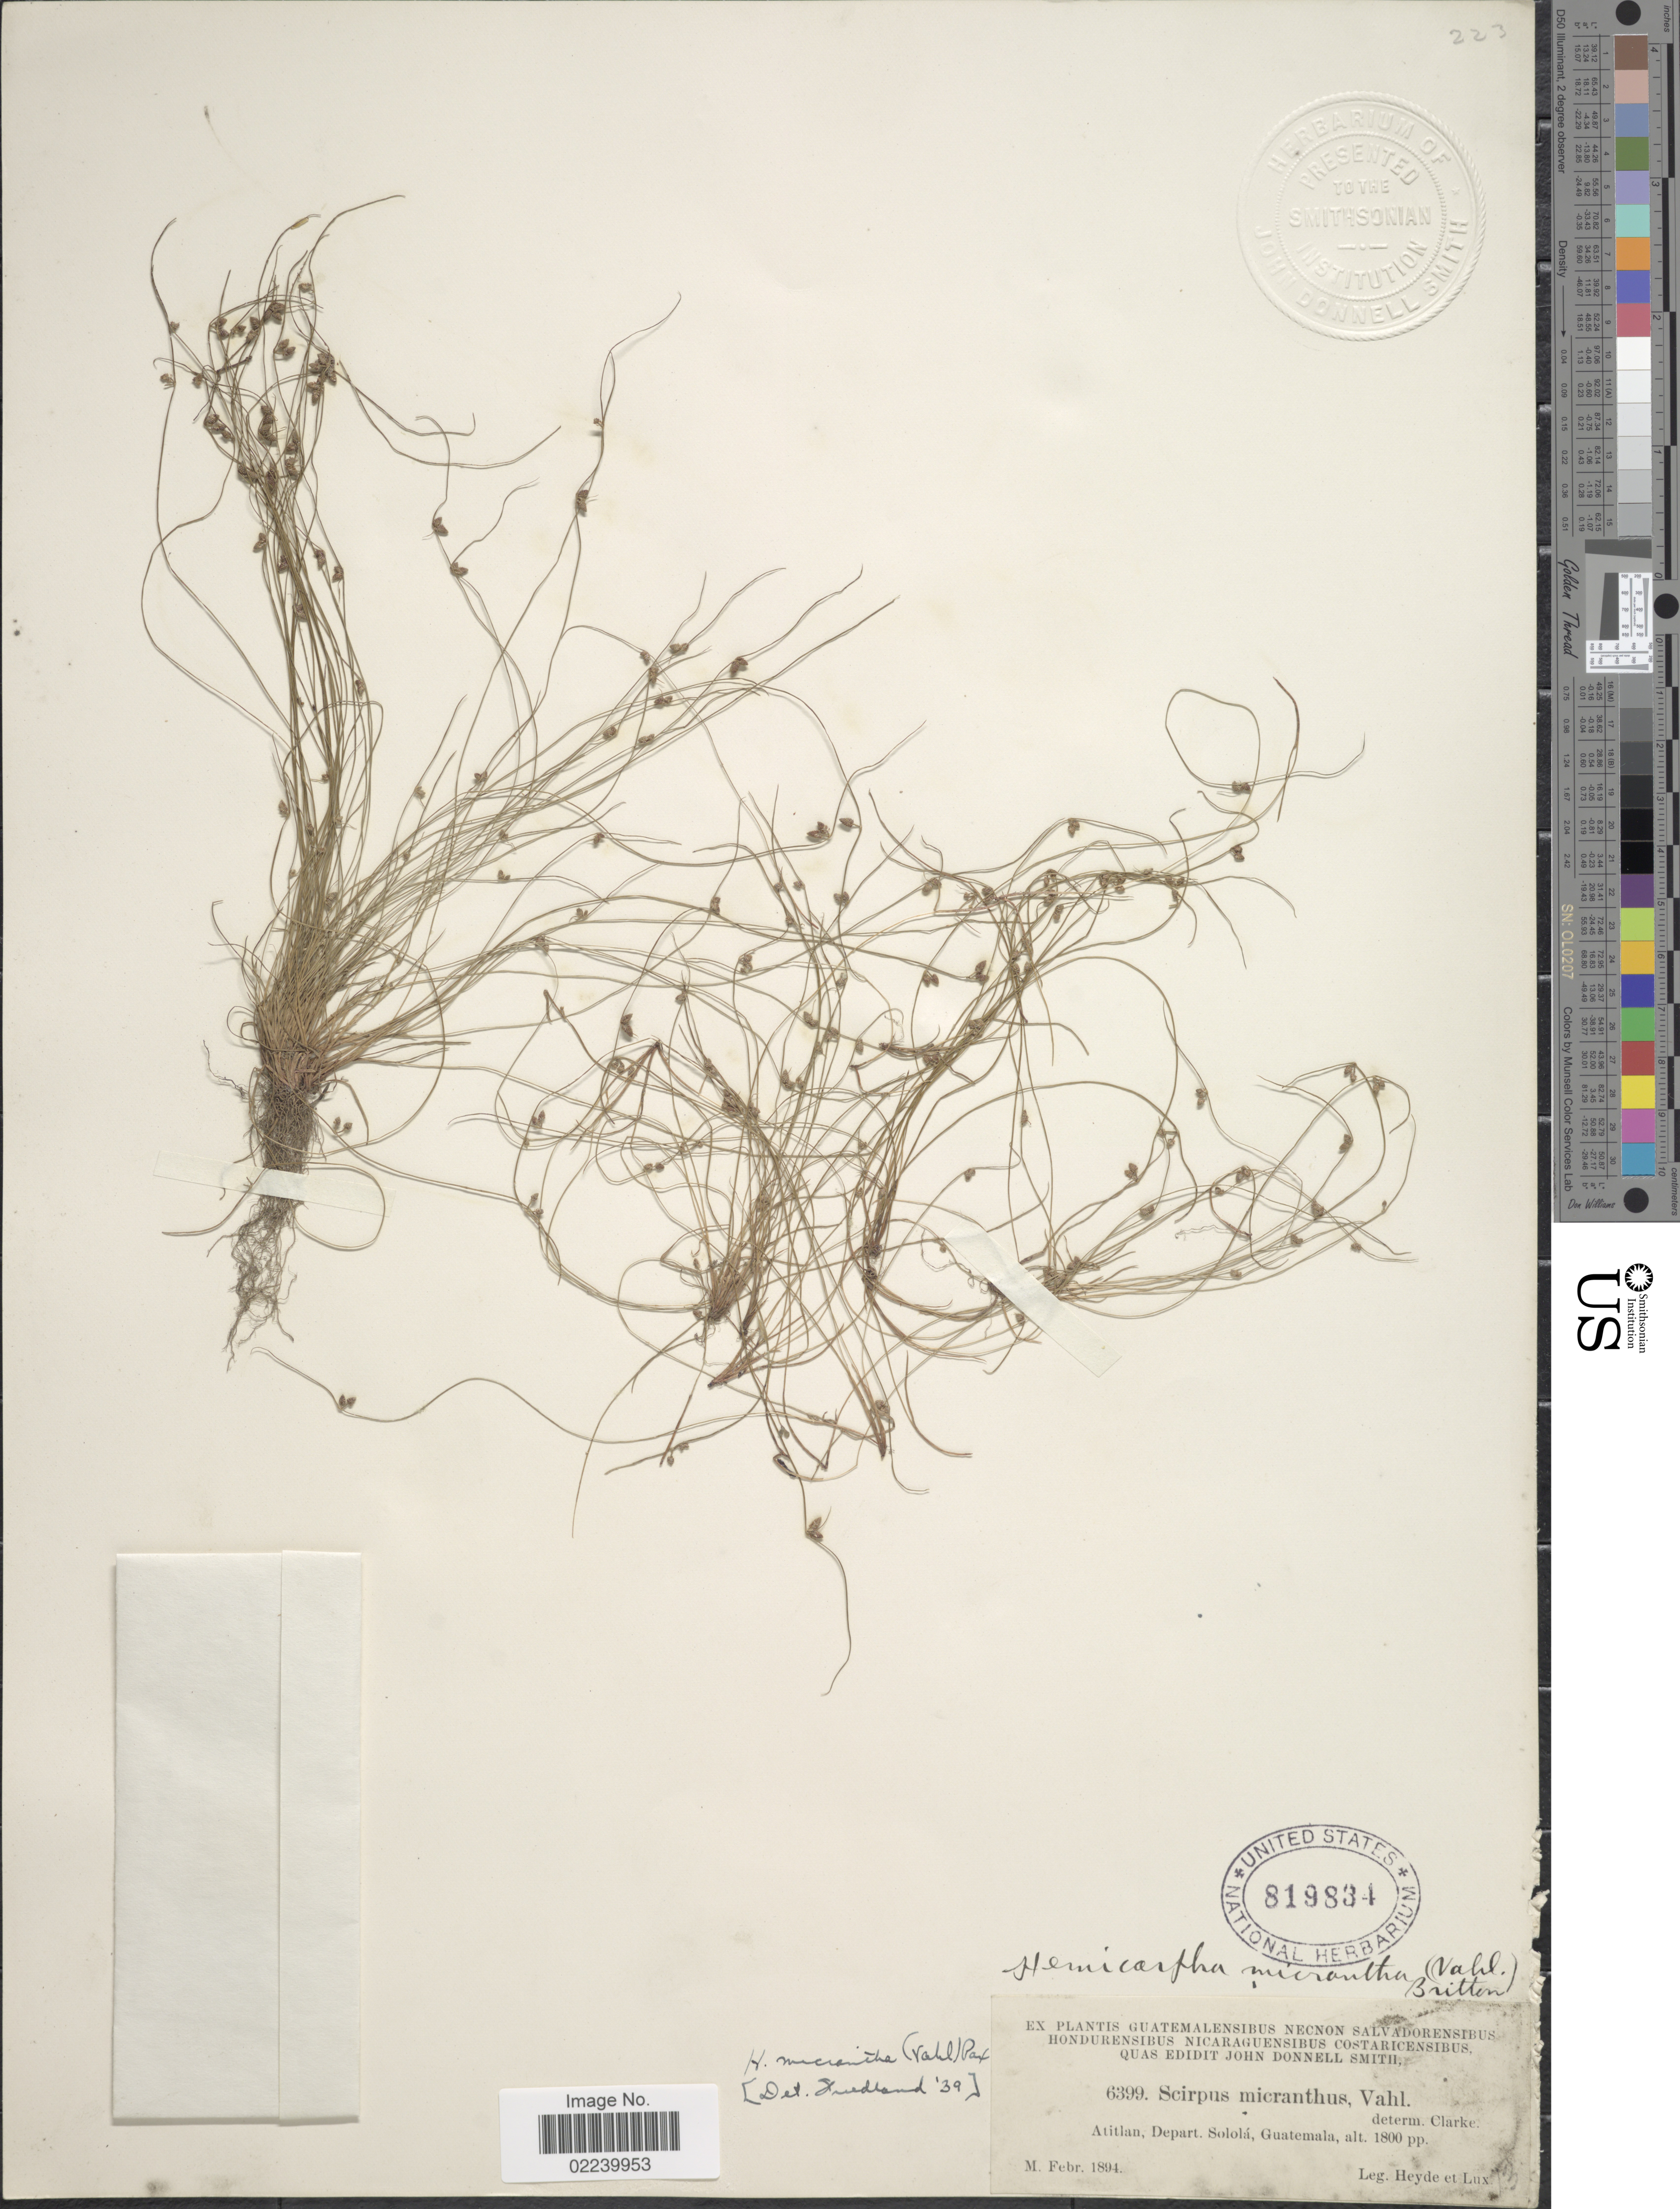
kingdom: Plantae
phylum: Tracheophyta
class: Liliopsida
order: Poales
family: Cyperaceae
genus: Cyperus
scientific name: Cyperus subsquarrosus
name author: (Muhl.) Bauters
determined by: Strong, M. T., (US), Smithsonian Institution - National Museum of Natural History (UNITED STATES)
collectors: Heyde & Lux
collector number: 6399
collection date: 1894-02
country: Guatemala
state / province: Sololá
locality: Atitlan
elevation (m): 549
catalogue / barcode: US 819834